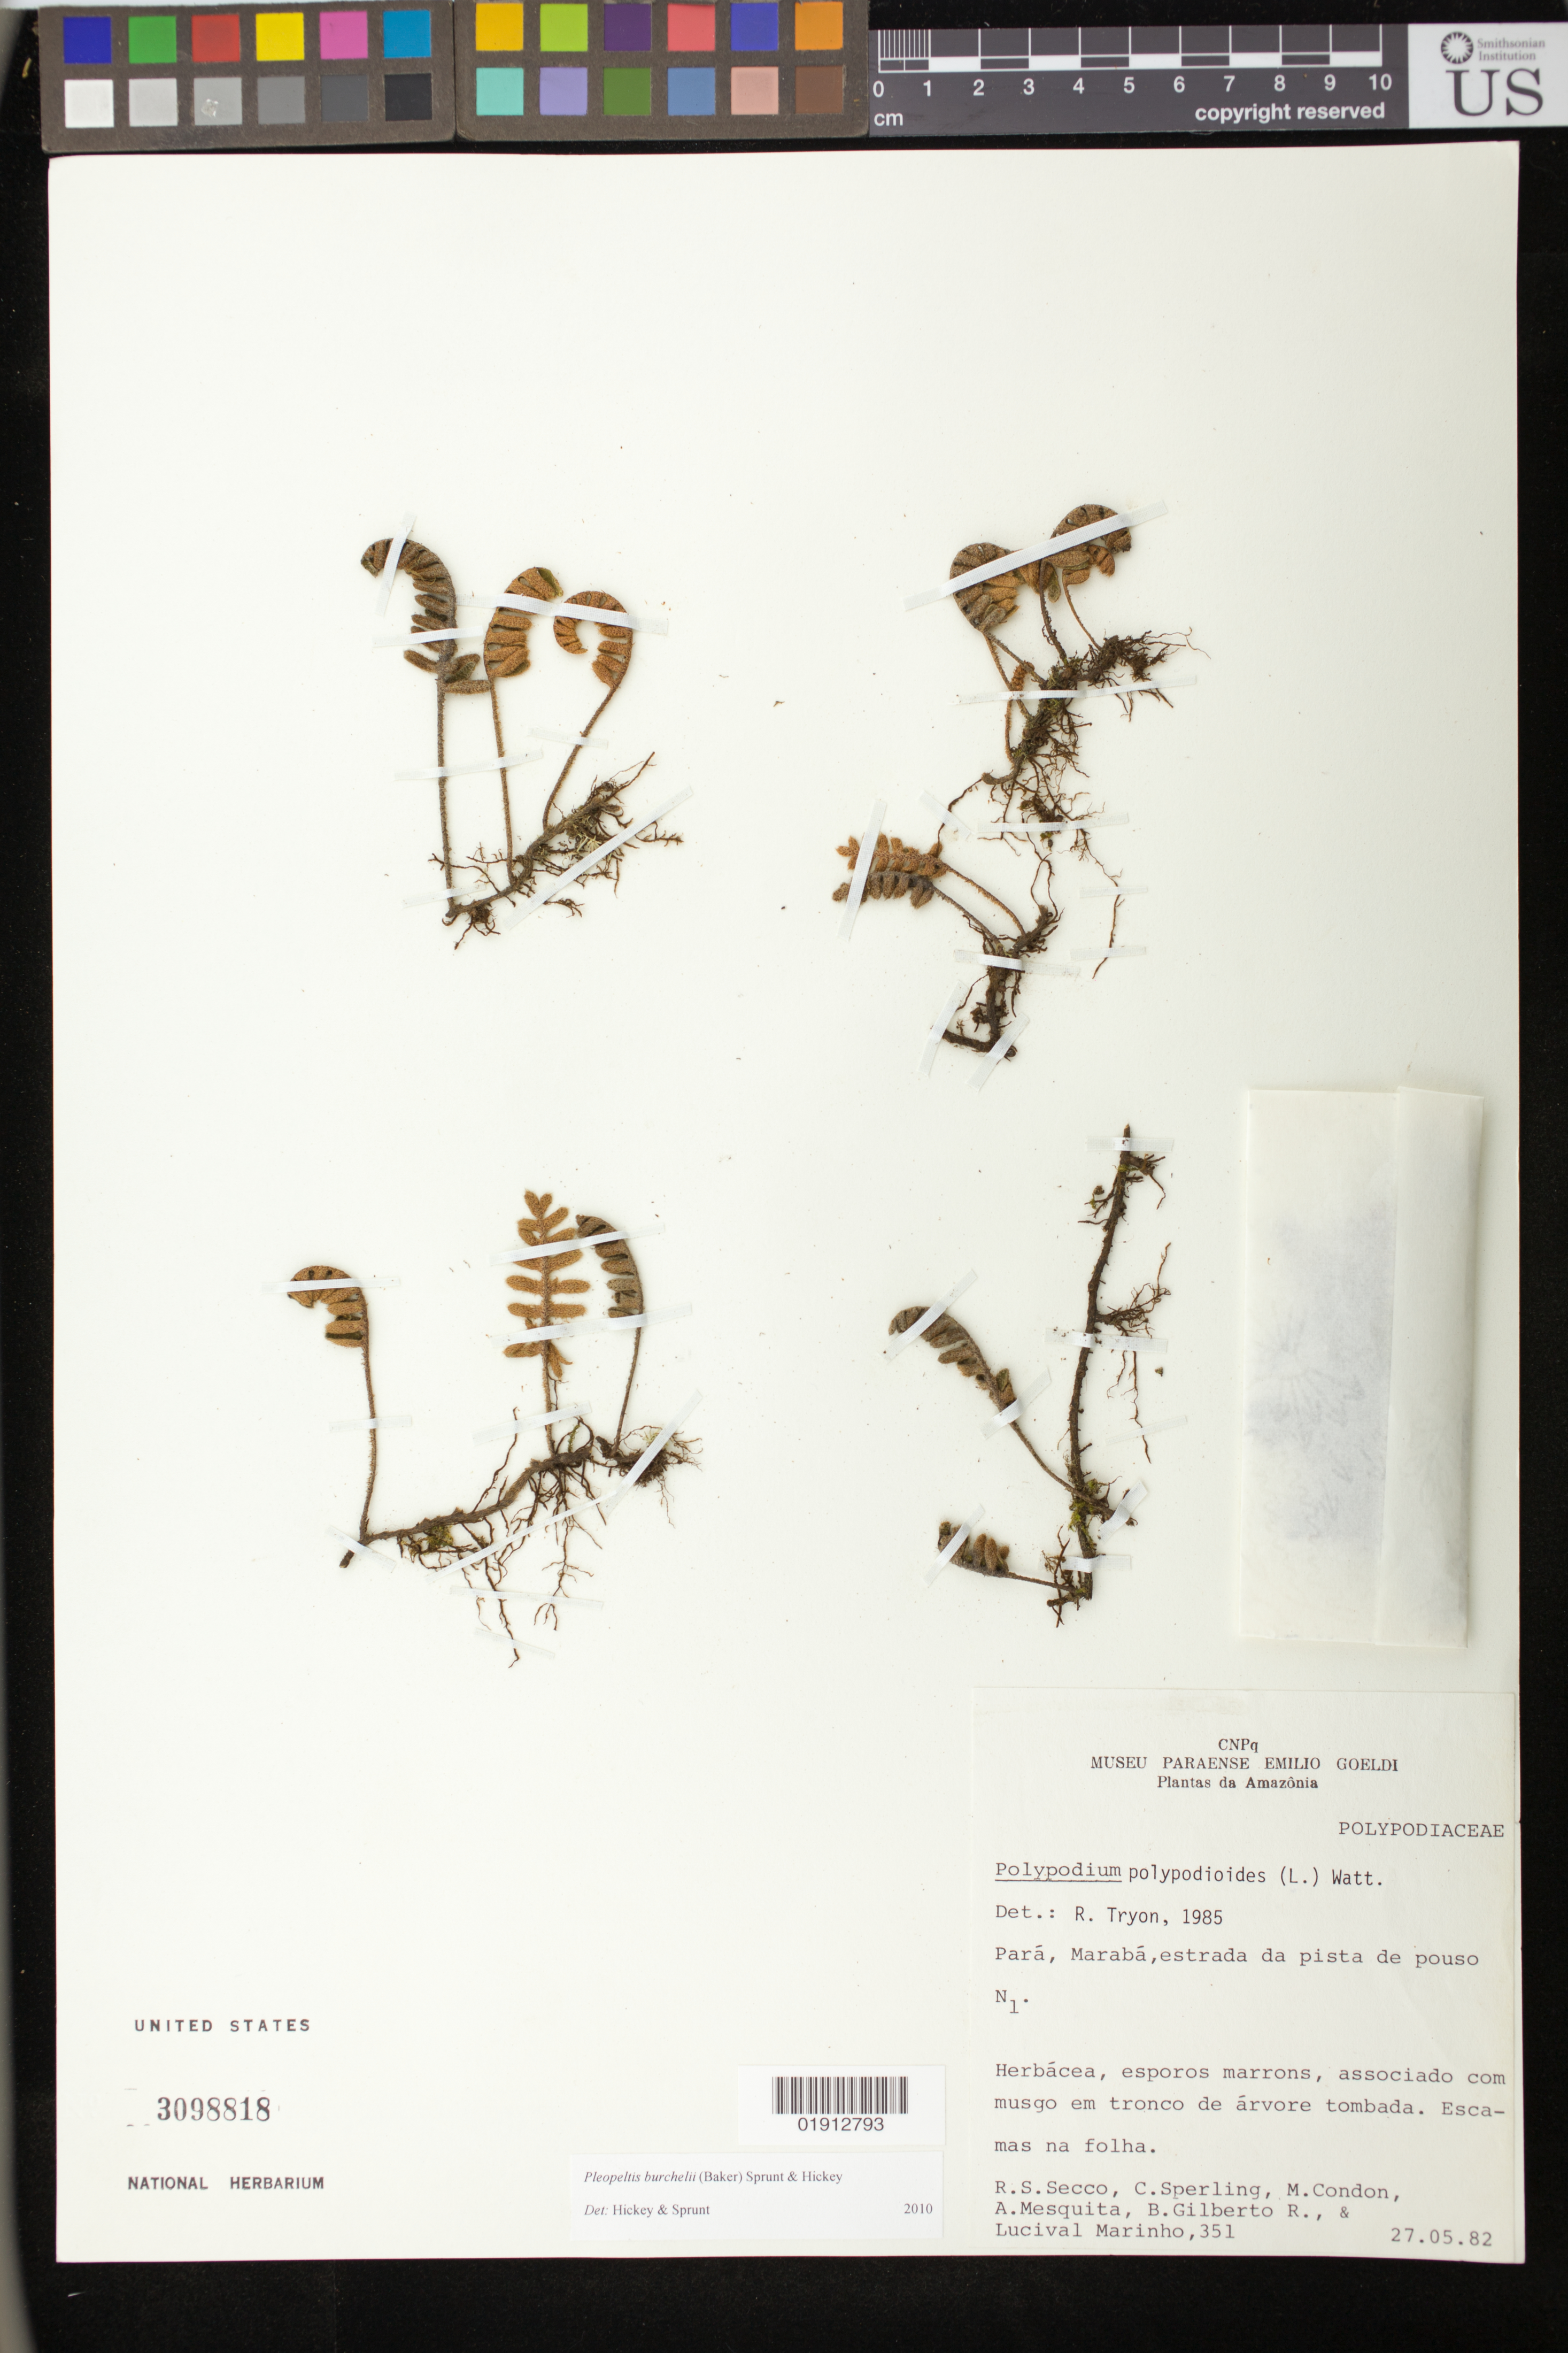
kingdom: Plantae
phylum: Tracheophyta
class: Polypodiopsida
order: Polypodiales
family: Polypodiaceae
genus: Pleopeltis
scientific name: Pleopeltis burchellii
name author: (Baker) Sprunt & Hickey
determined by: Hickey, R. J.; Sprunt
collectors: R. S. Secco, C. R. Sperling, M. A. Condon, A. Mesquite, B. Gilberto R. & L. Marinho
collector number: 351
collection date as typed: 27.05.82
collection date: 1982-05-27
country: Brazil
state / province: Pará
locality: Maraba, estrada da pista de pouso N1.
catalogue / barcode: US 3098818